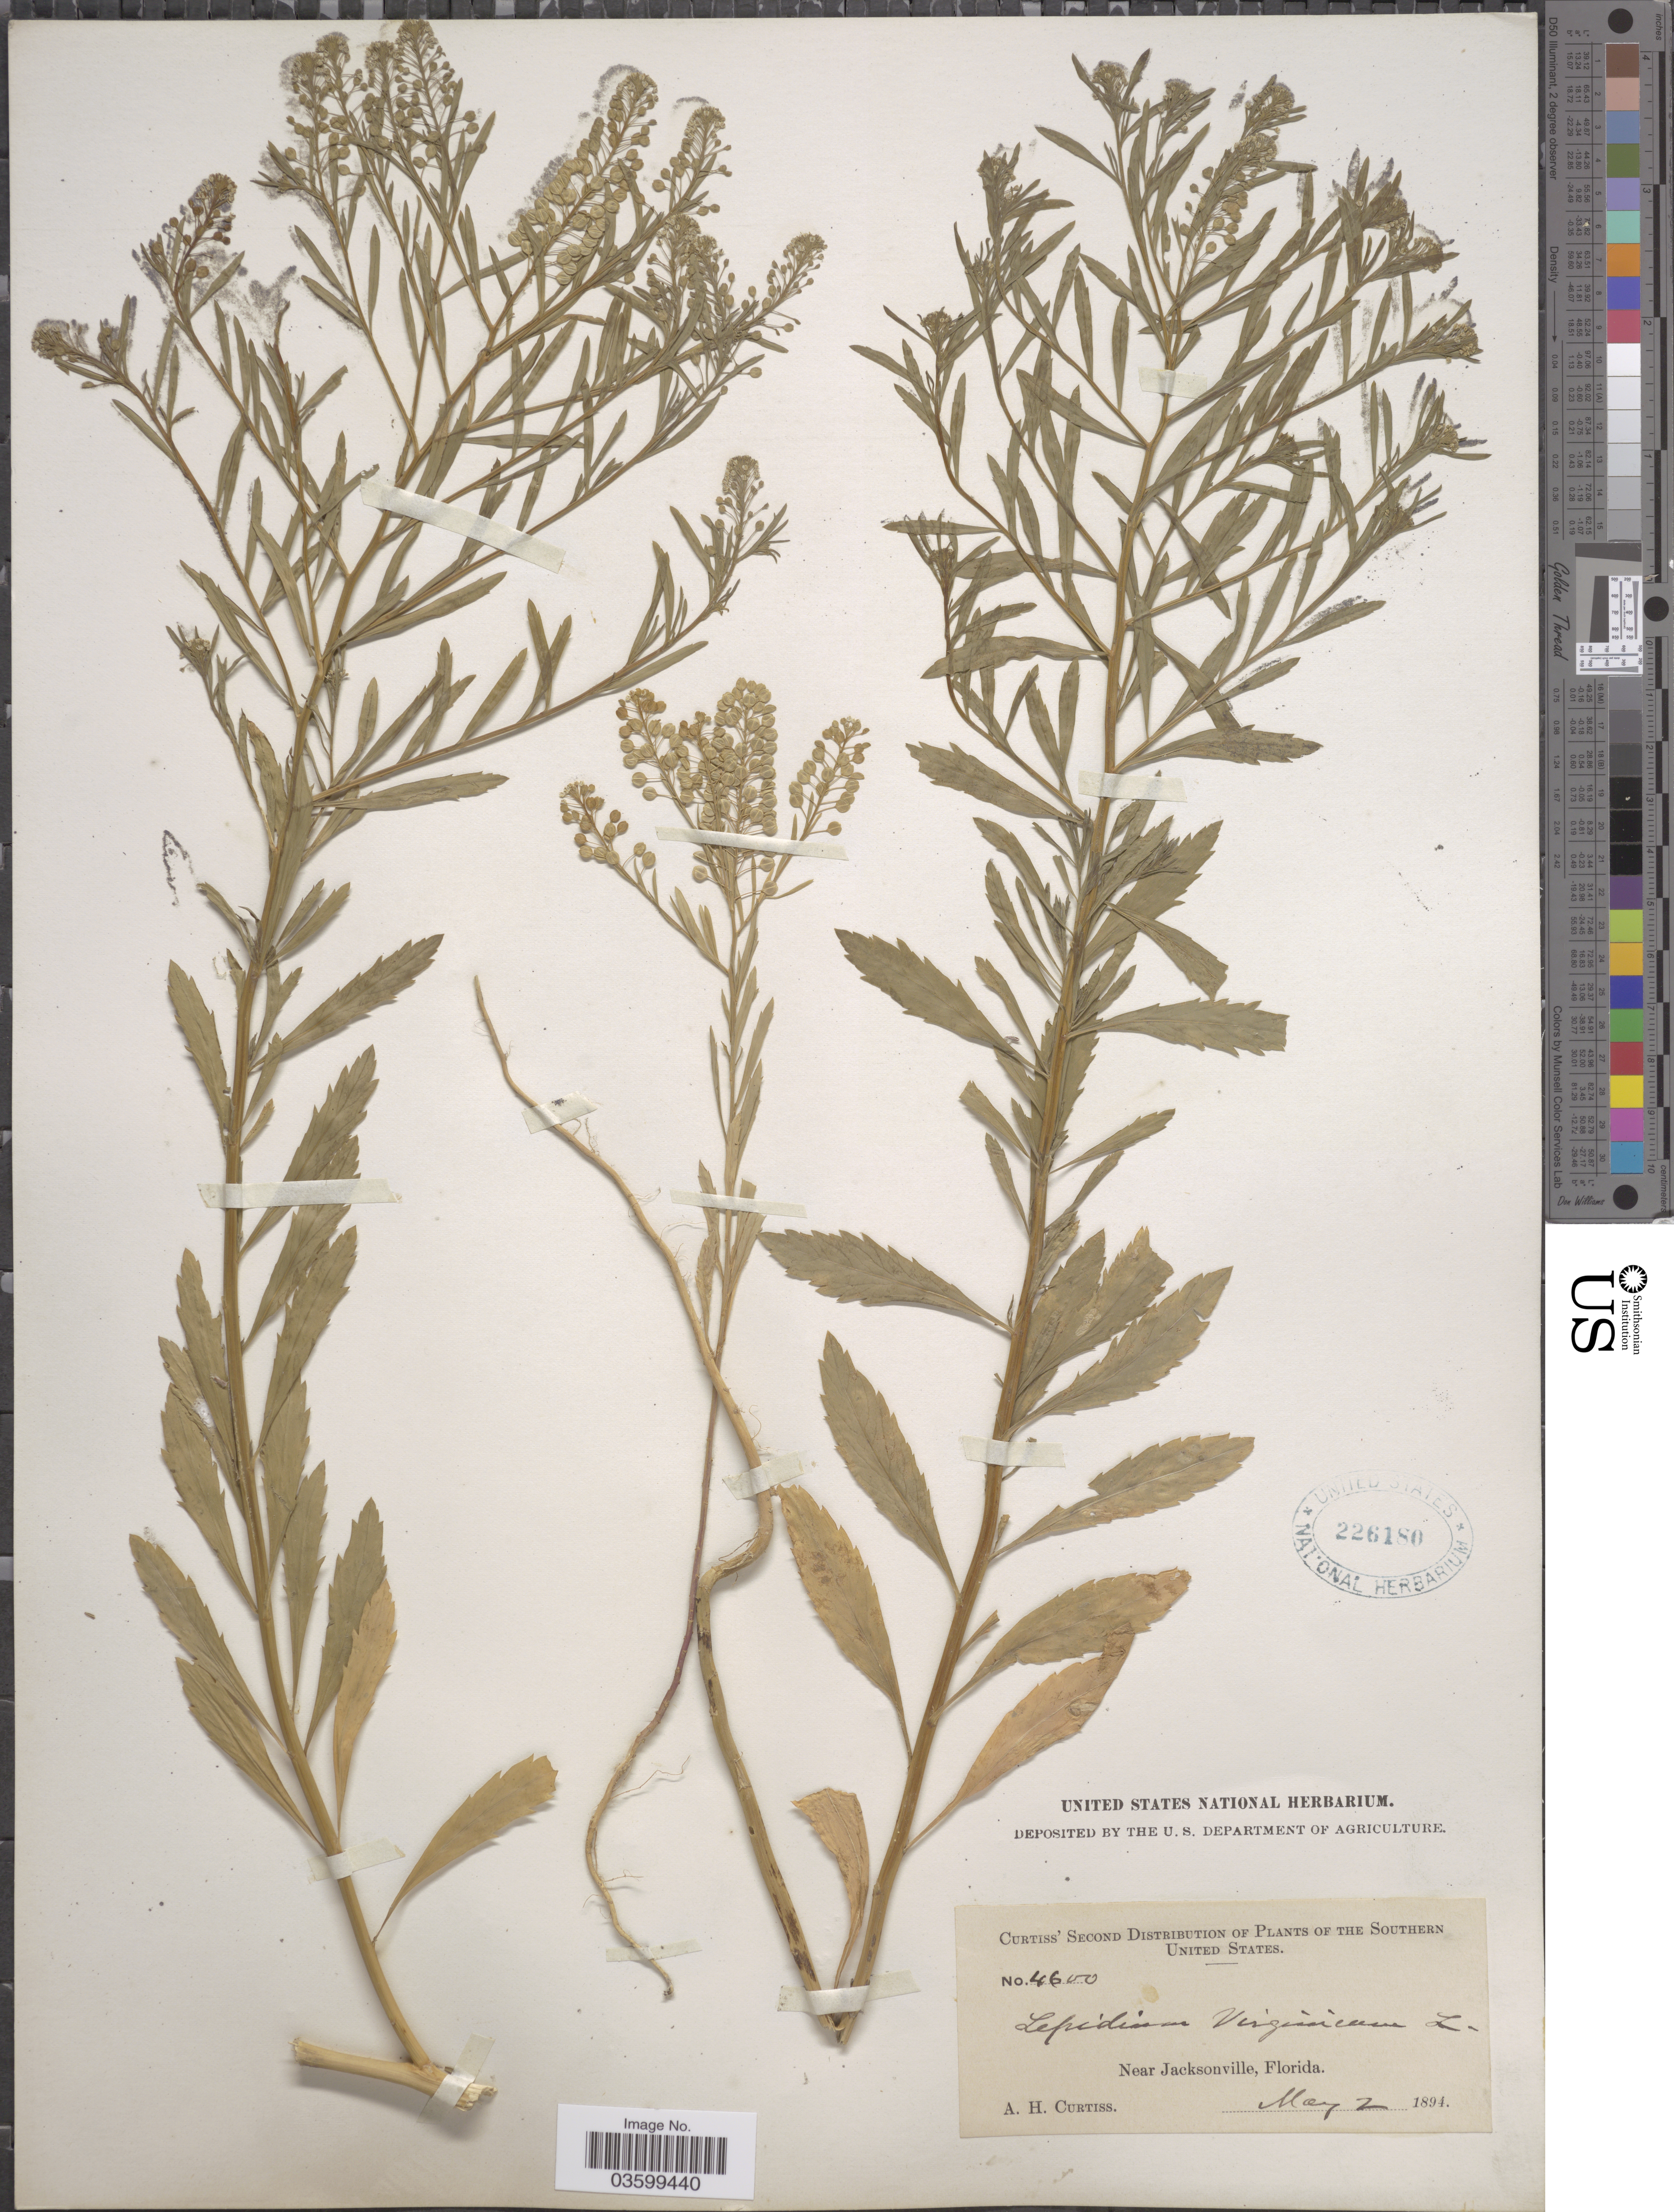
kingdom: Plantae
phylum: Tracheophyta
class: Magnoliopsida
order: Brassicales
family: Brassicaceae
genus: Lepidium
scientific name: Lepidium virginicum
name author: L.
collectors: A. H. Curtiss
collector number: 4600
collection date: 1894-05-02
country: United States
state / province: Florida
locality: Southern United States. Near Jacksonville.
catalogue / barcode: US 226180